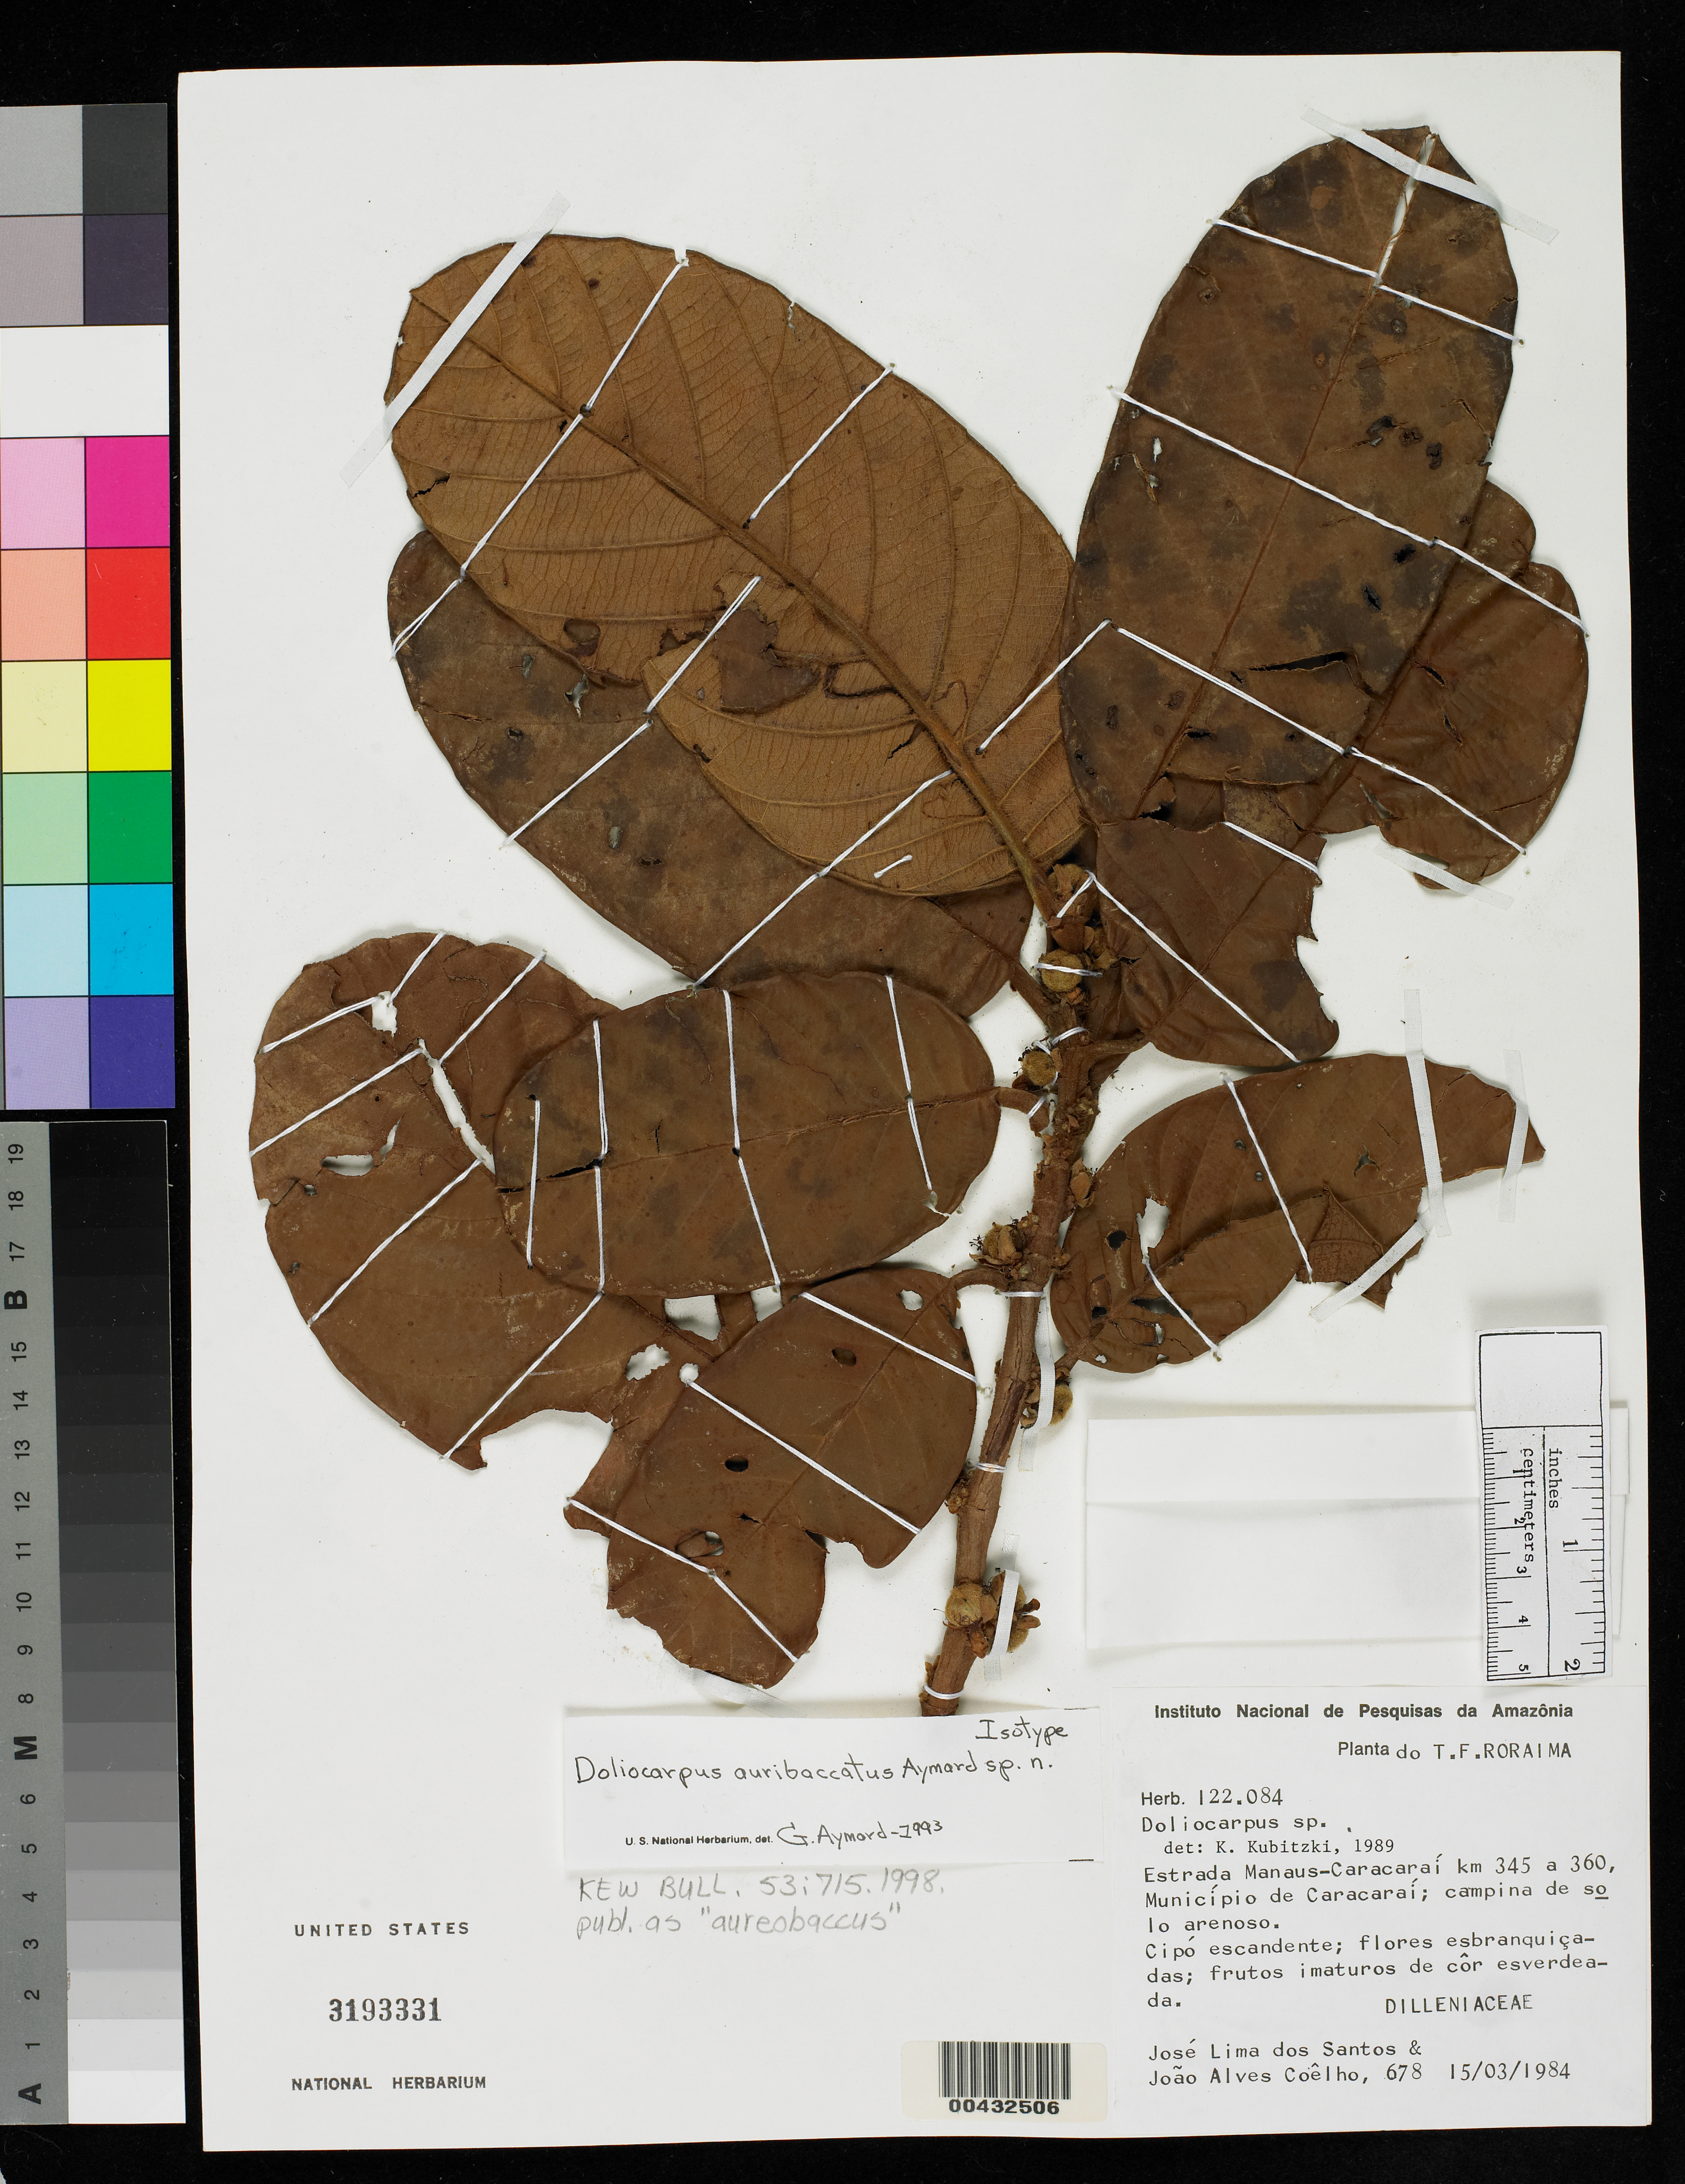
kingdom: Plantae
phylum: Tracheophyta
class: Magnoliopsida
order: Dilleniales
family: Dilleniaceae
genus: Doliocarpus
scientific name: Doliocarpus aureobaccus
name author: Aymard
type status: Isotype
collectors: J. L. Santos & J. A. Coelho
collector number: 678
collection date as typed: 15 Mar 1984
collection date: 1984-03-15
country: Brazil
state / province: Amazonas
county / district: Caracarai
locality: Estrada Manaus-Caracarai km 345 a 360.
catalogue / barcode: US 3193331